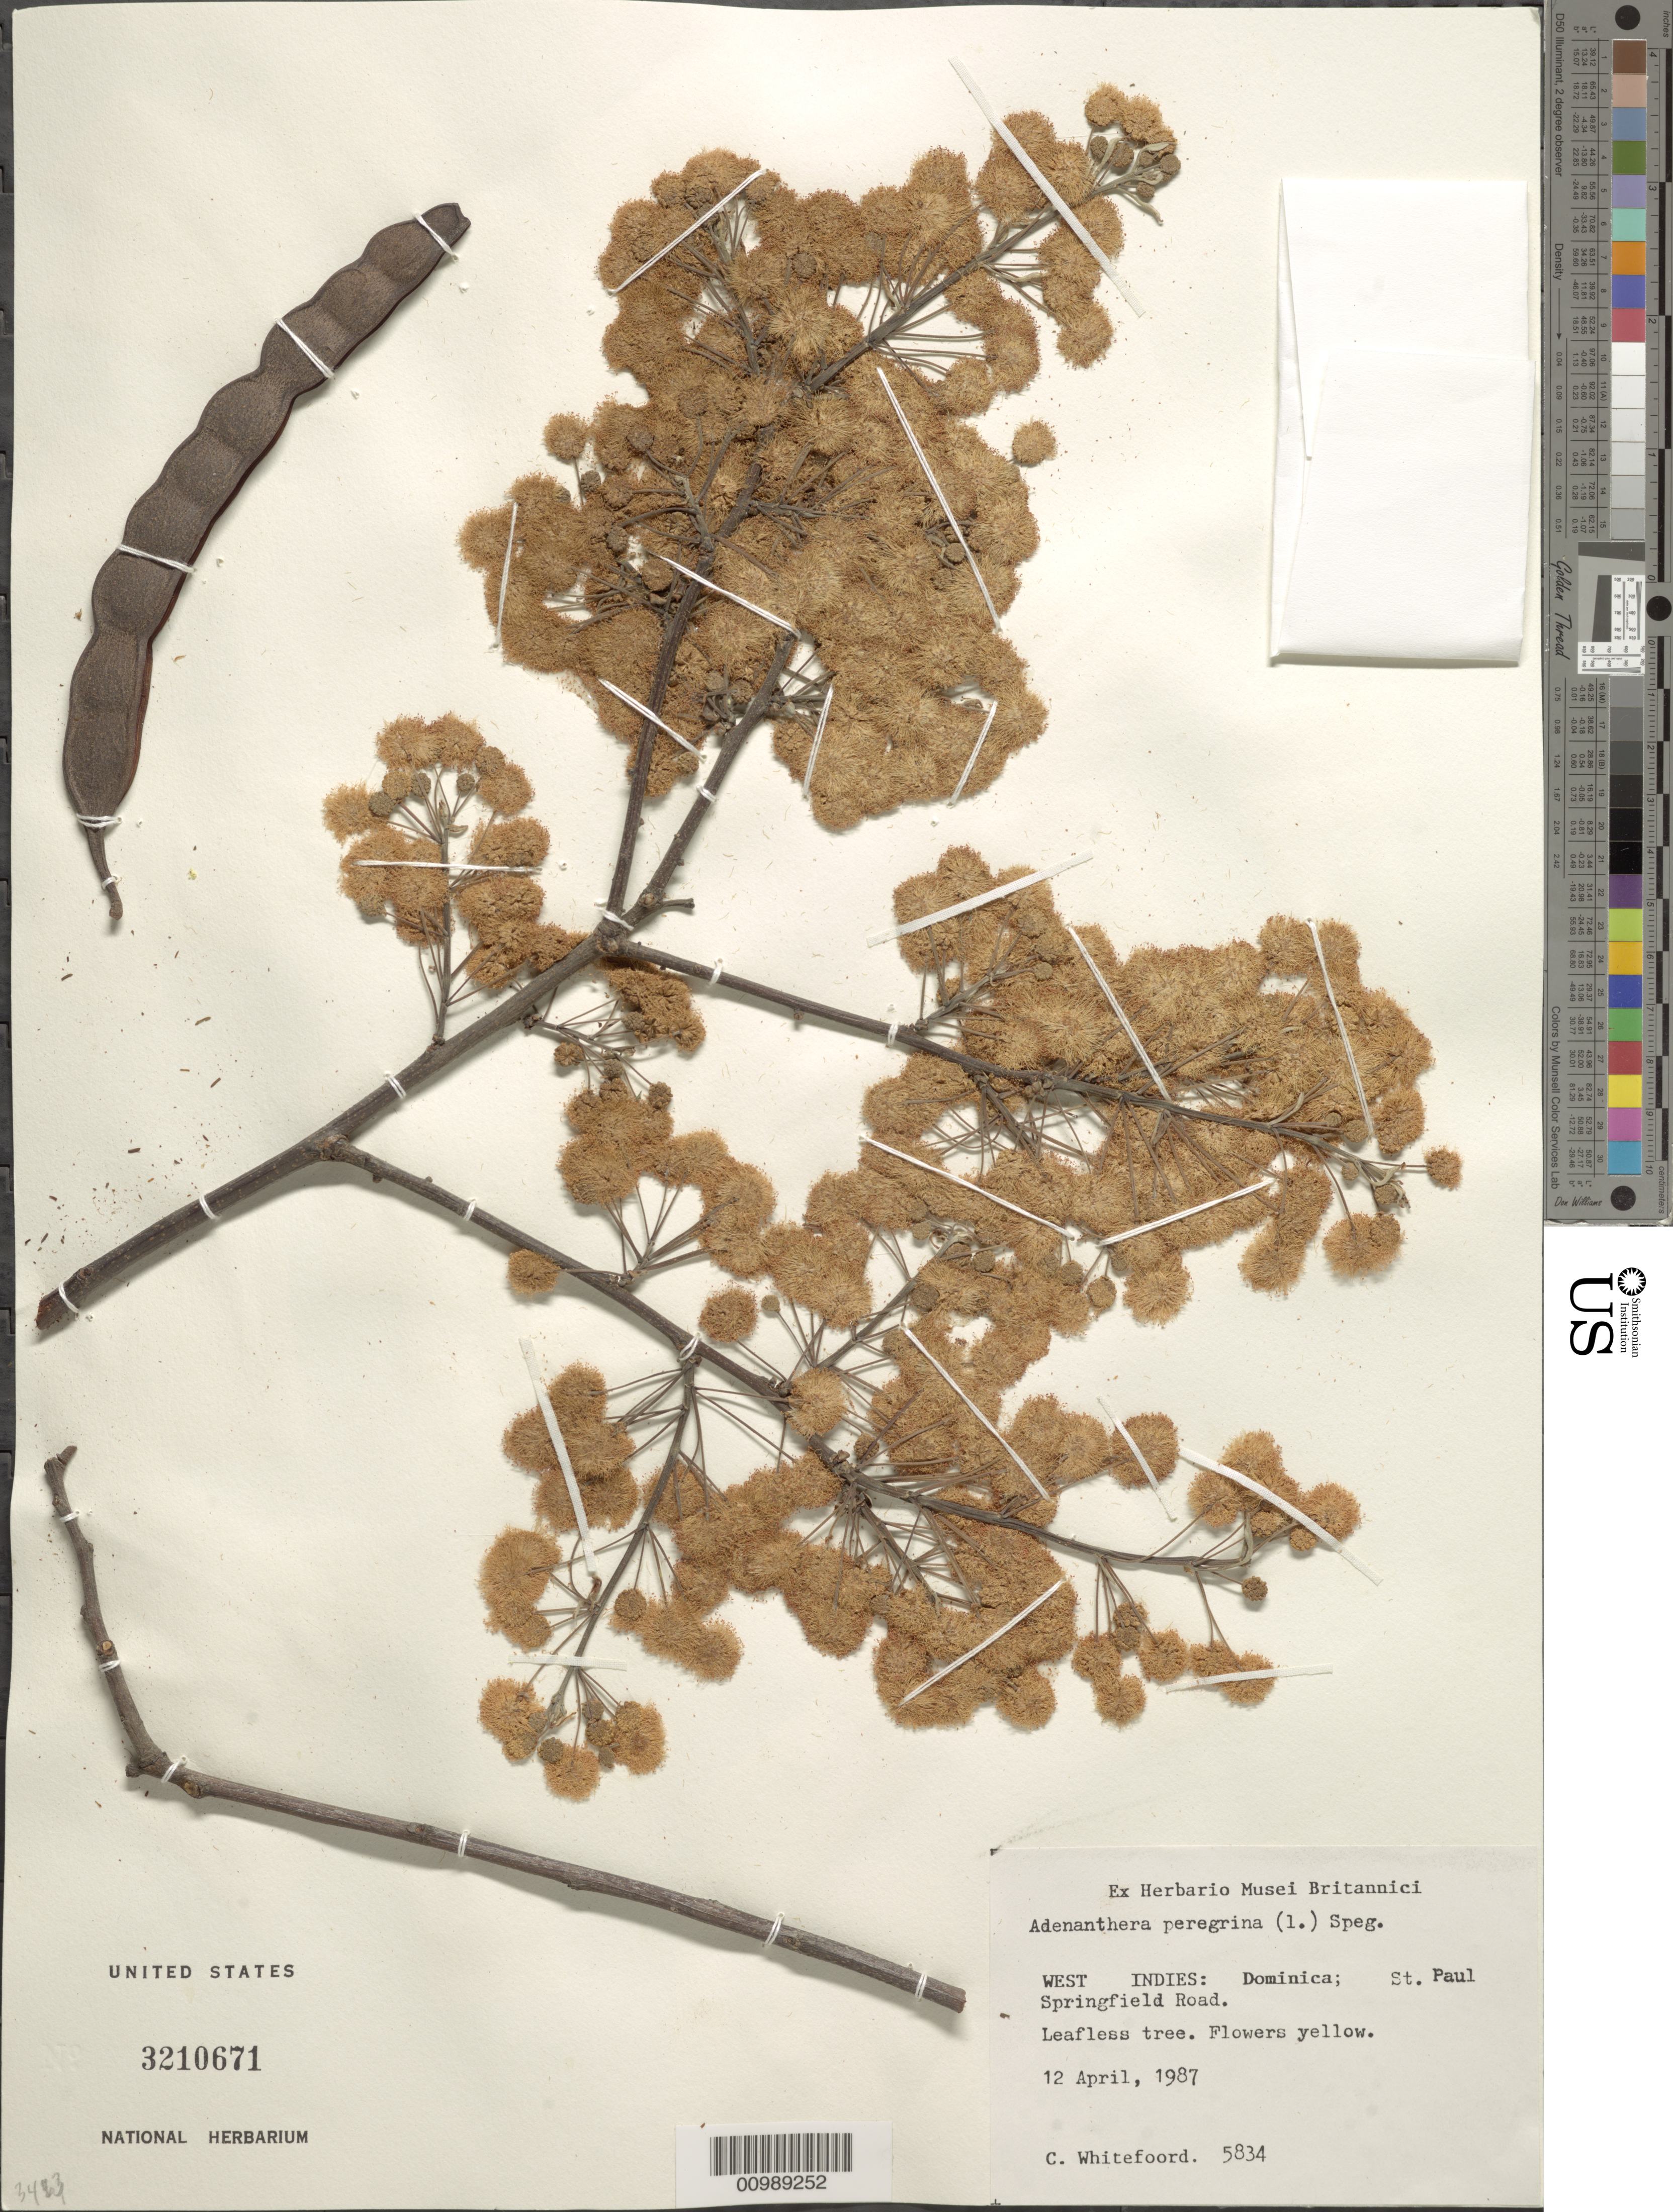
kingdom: Plantae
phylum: Tracheophyta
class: Magnoliopsida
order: Fabales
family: Fabaceae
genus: Anadenanthera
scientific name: Anadenanthera peregrina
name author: (L.) Speg.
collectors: C. Whitefoord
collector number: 5834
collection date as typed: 12 Apr 1987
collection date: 1987-04-12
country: Dominica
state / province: St. Paul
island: Dominica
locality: Springfield road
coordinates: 0 N, 0 E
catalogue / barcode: US 3210671